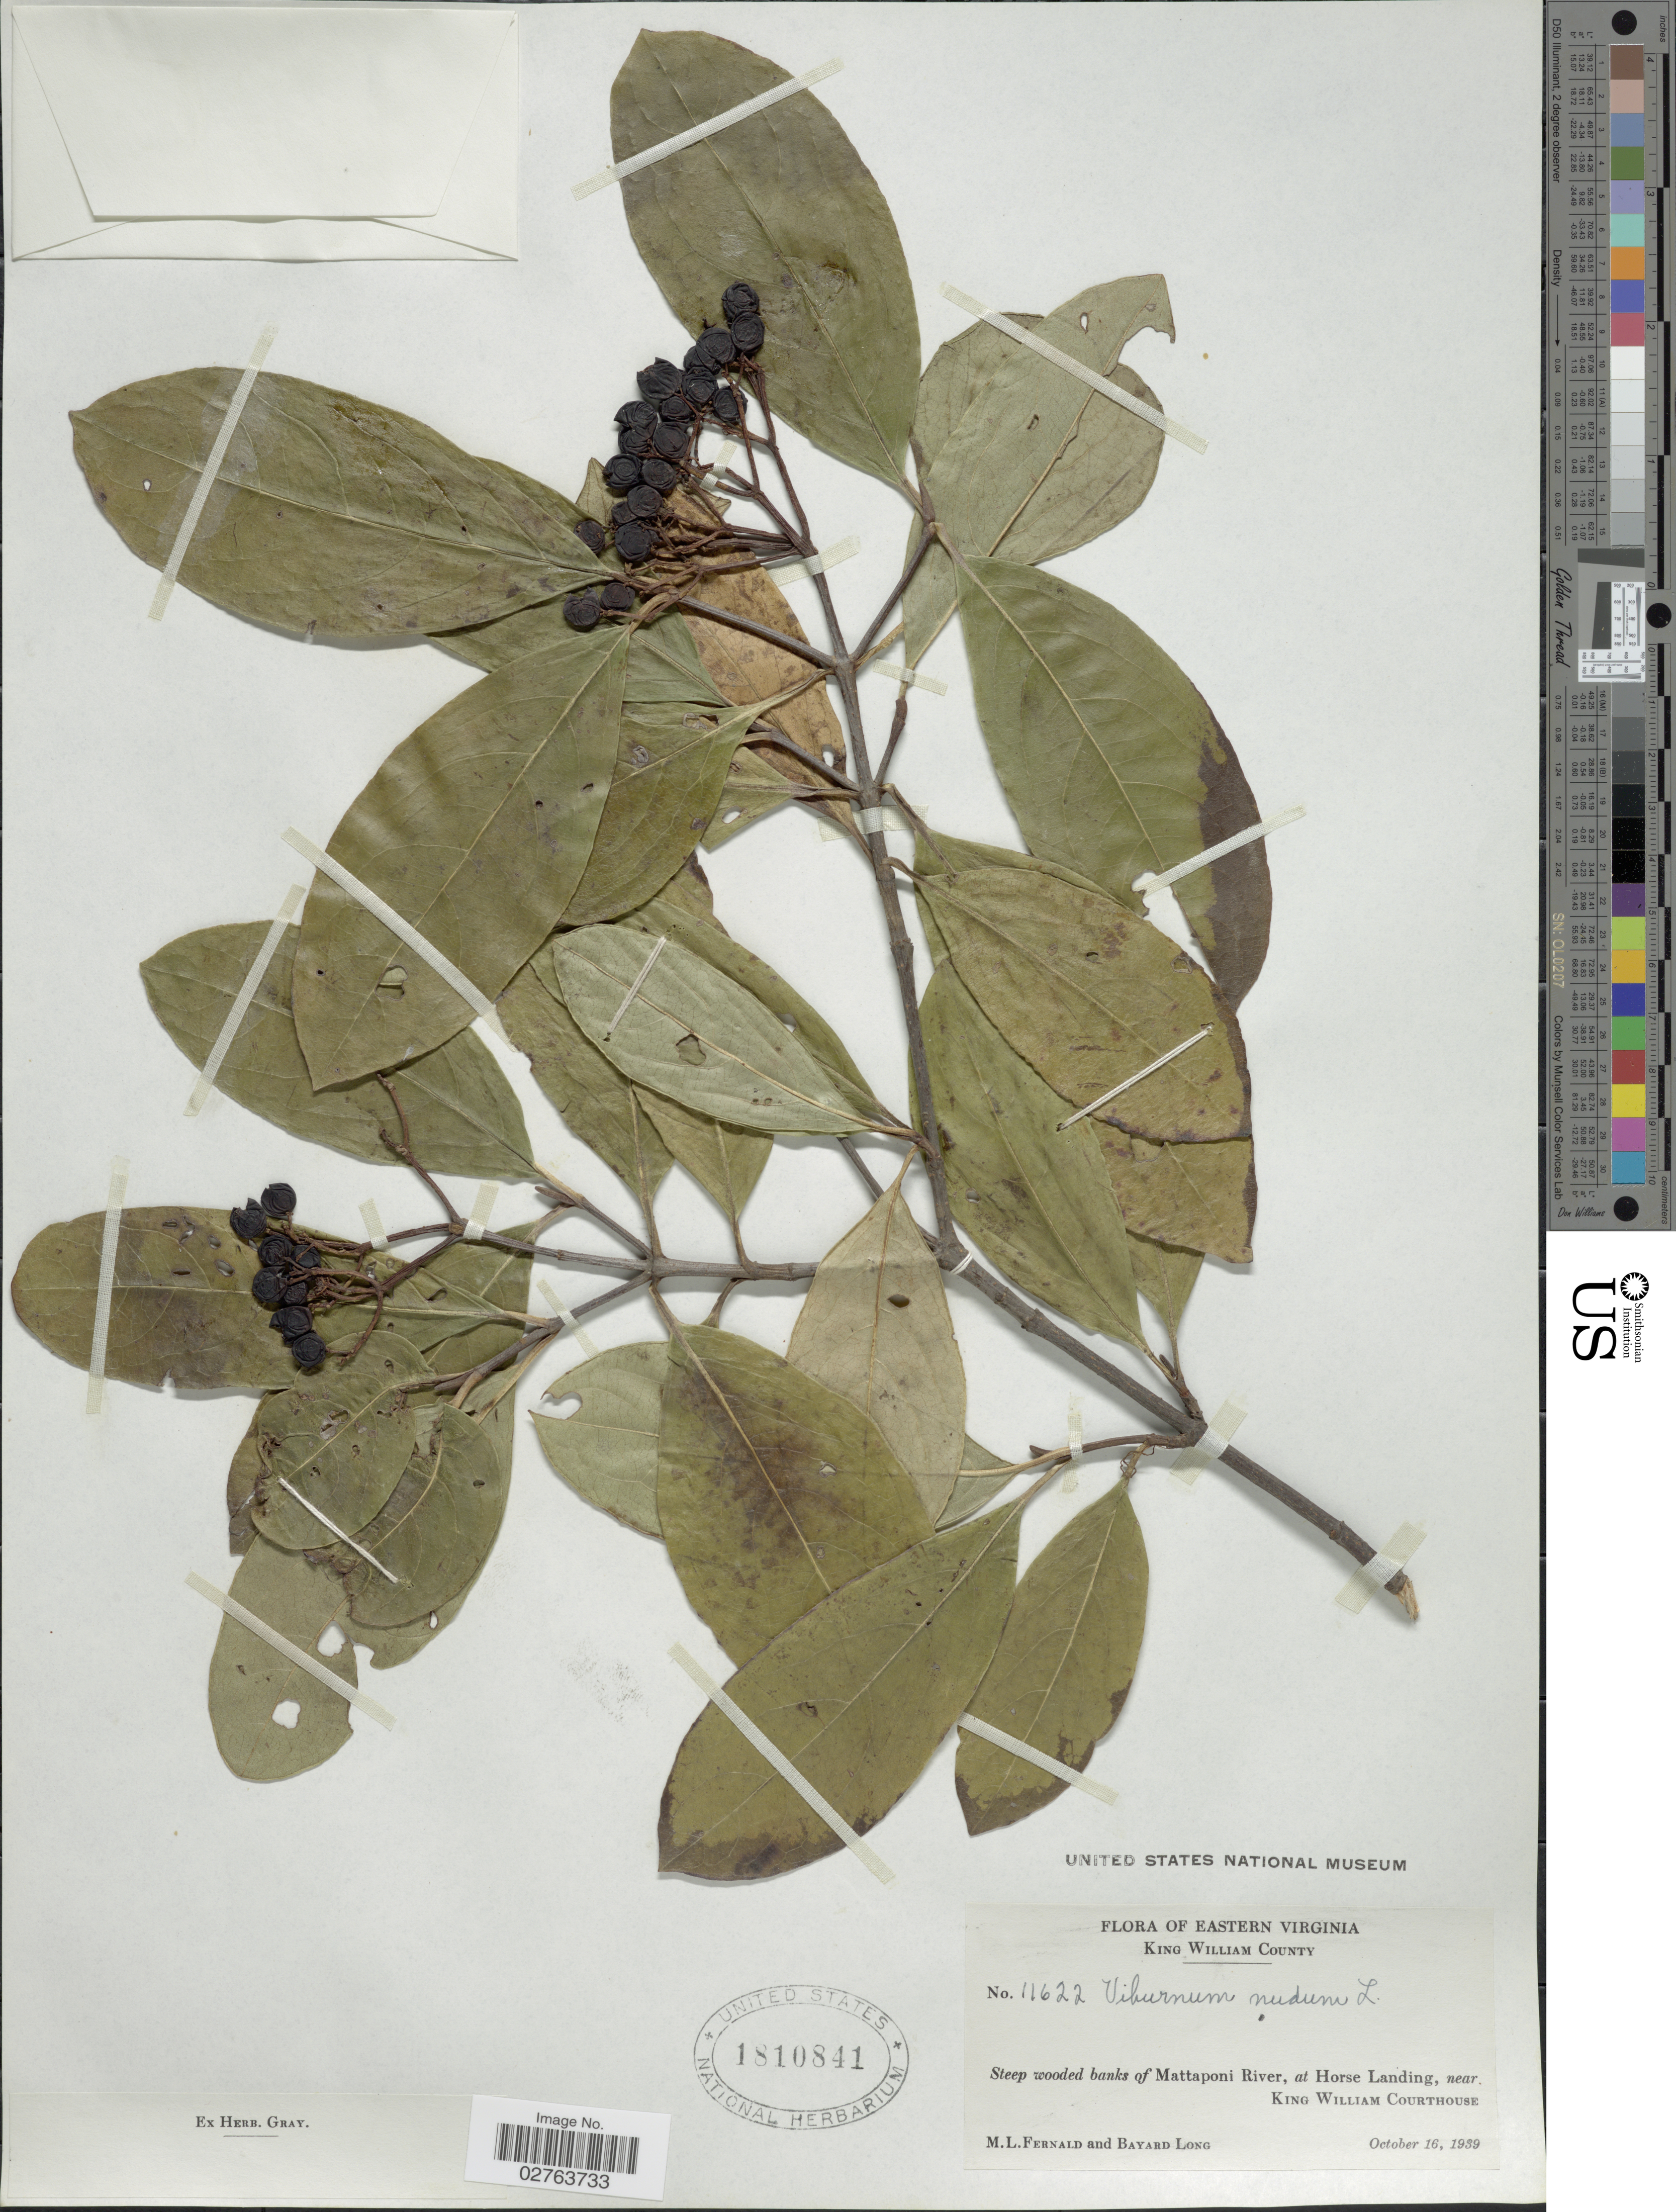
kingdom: Plantae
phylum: Tracheophyta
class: Magnoliopsida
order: Dipsacales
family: Viburnaceae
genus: Viburnum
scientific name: Viburnum nudum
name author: L.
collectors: M. L. Fernald & B. Long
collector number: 11622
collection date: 1939-10-16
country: United States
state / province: Virginia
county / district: King William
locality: Eastern Virginia. King William County. Steep wooded banks of Mattaponi River, at Horse Landing, near King William Courthouse.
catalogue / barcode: US 1810841